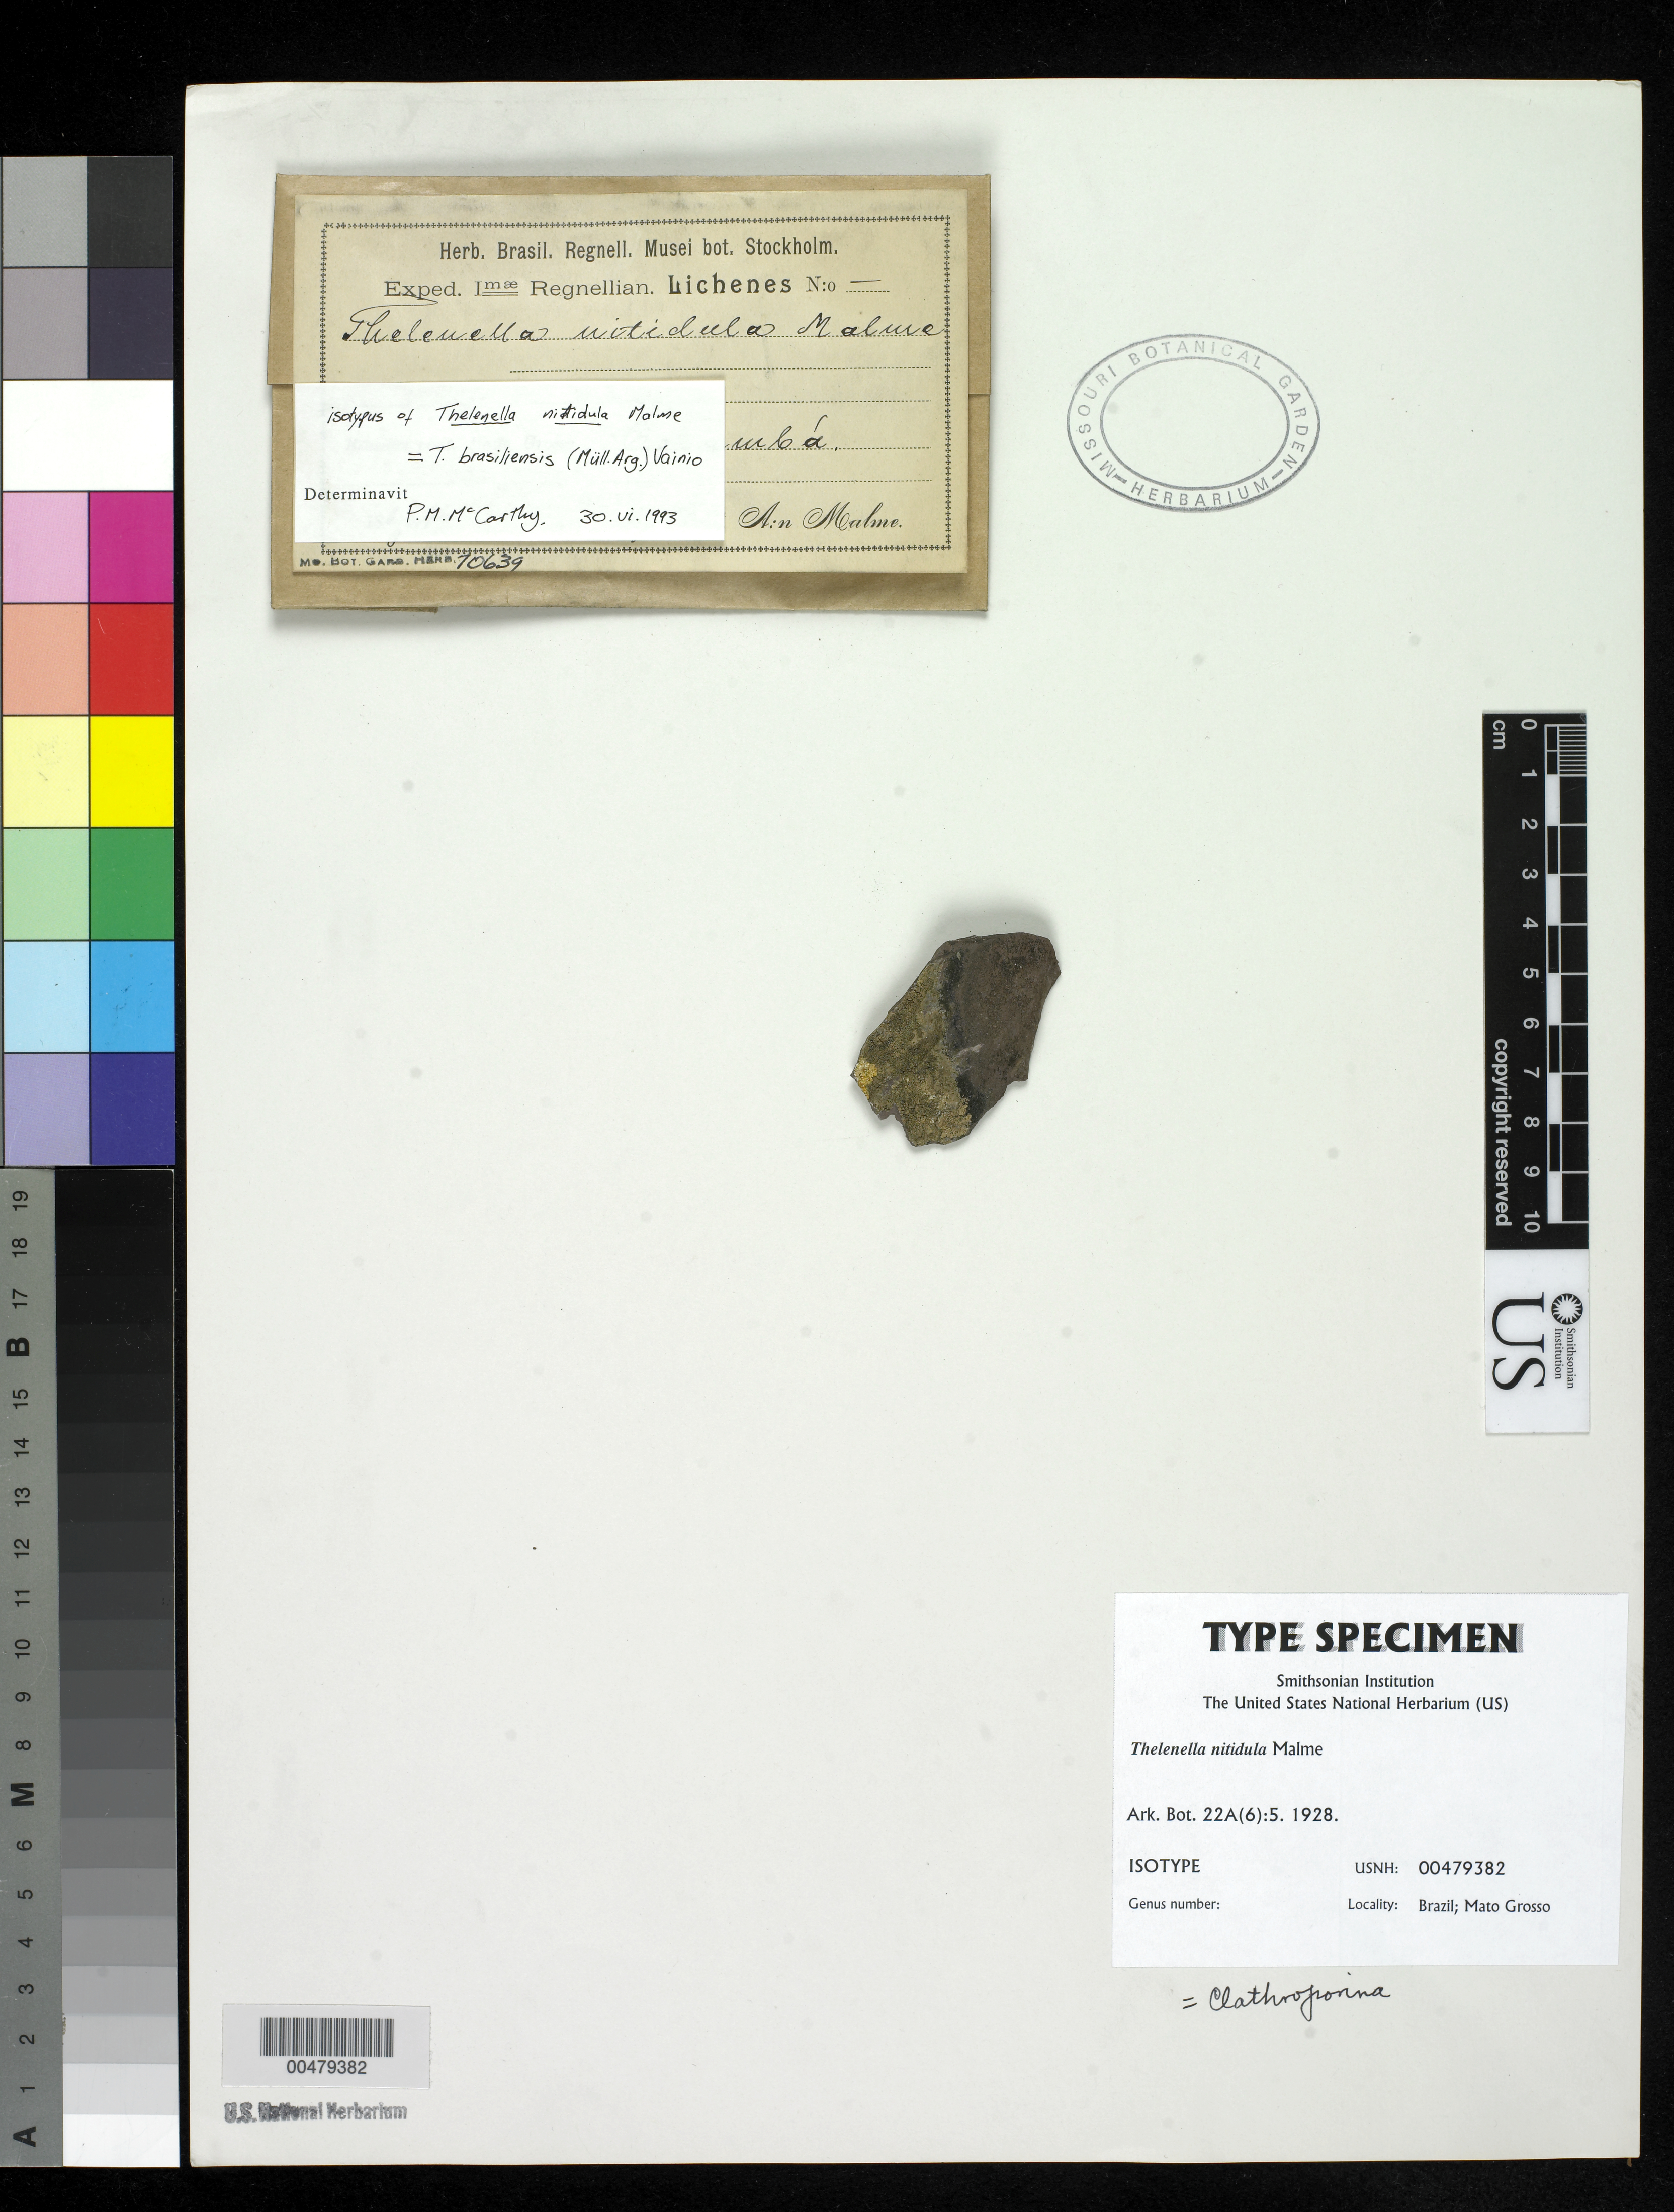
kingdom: Fungi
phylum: Ascomycota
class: Lecanoromycetes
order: Ostropales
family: Thelenellaceae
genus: Thelenella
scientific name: Thelenella nitidula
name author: Malme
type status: Isotype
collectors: G. O. A. Malme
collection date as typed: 18 Aug 1894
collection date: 1894-08-18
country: Brazil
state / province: Mato Grosso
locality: Corumba.